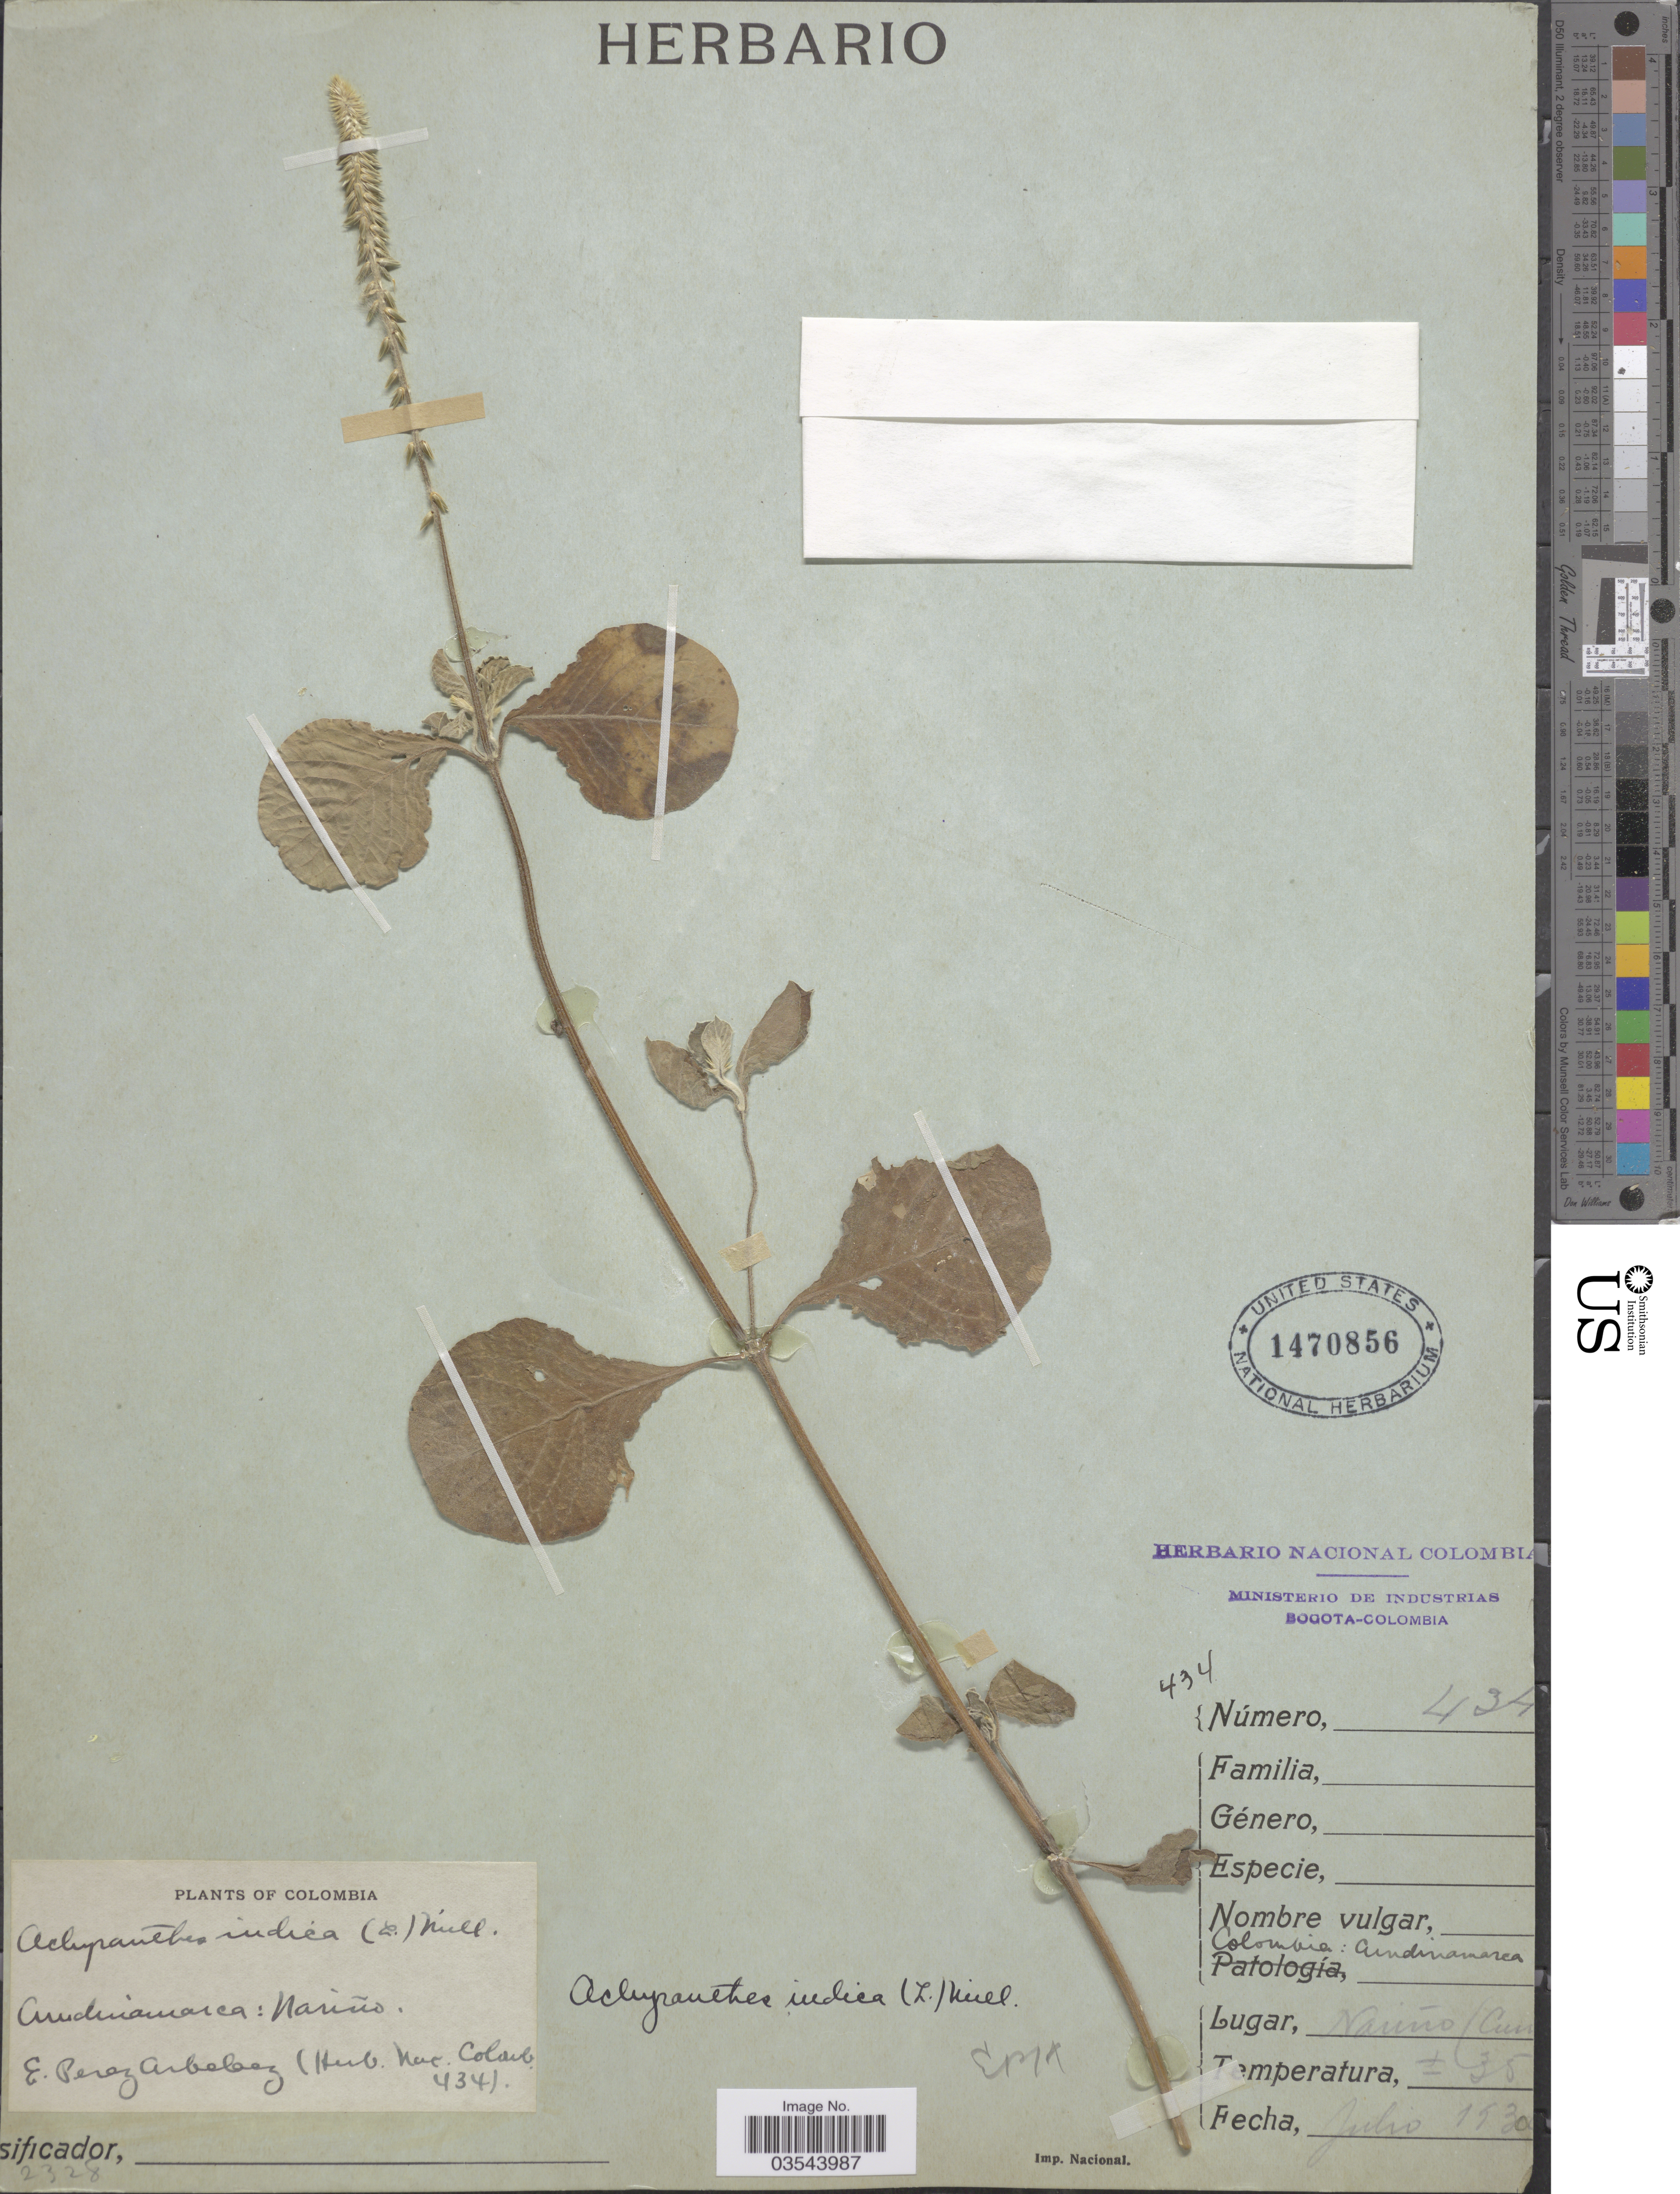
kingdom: Plantae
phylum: Tracheophyta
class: Magnoliopsida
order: Caryophyllales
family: Amaranthaceae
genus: Achyranthes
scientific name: Achyranthes indica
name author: (L.) Mill.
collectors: E. Pérez Arbeláez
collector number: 434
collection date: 1930-07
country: Colombia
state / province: Cundinamarca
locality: Nariño.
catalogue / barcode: US 1470856